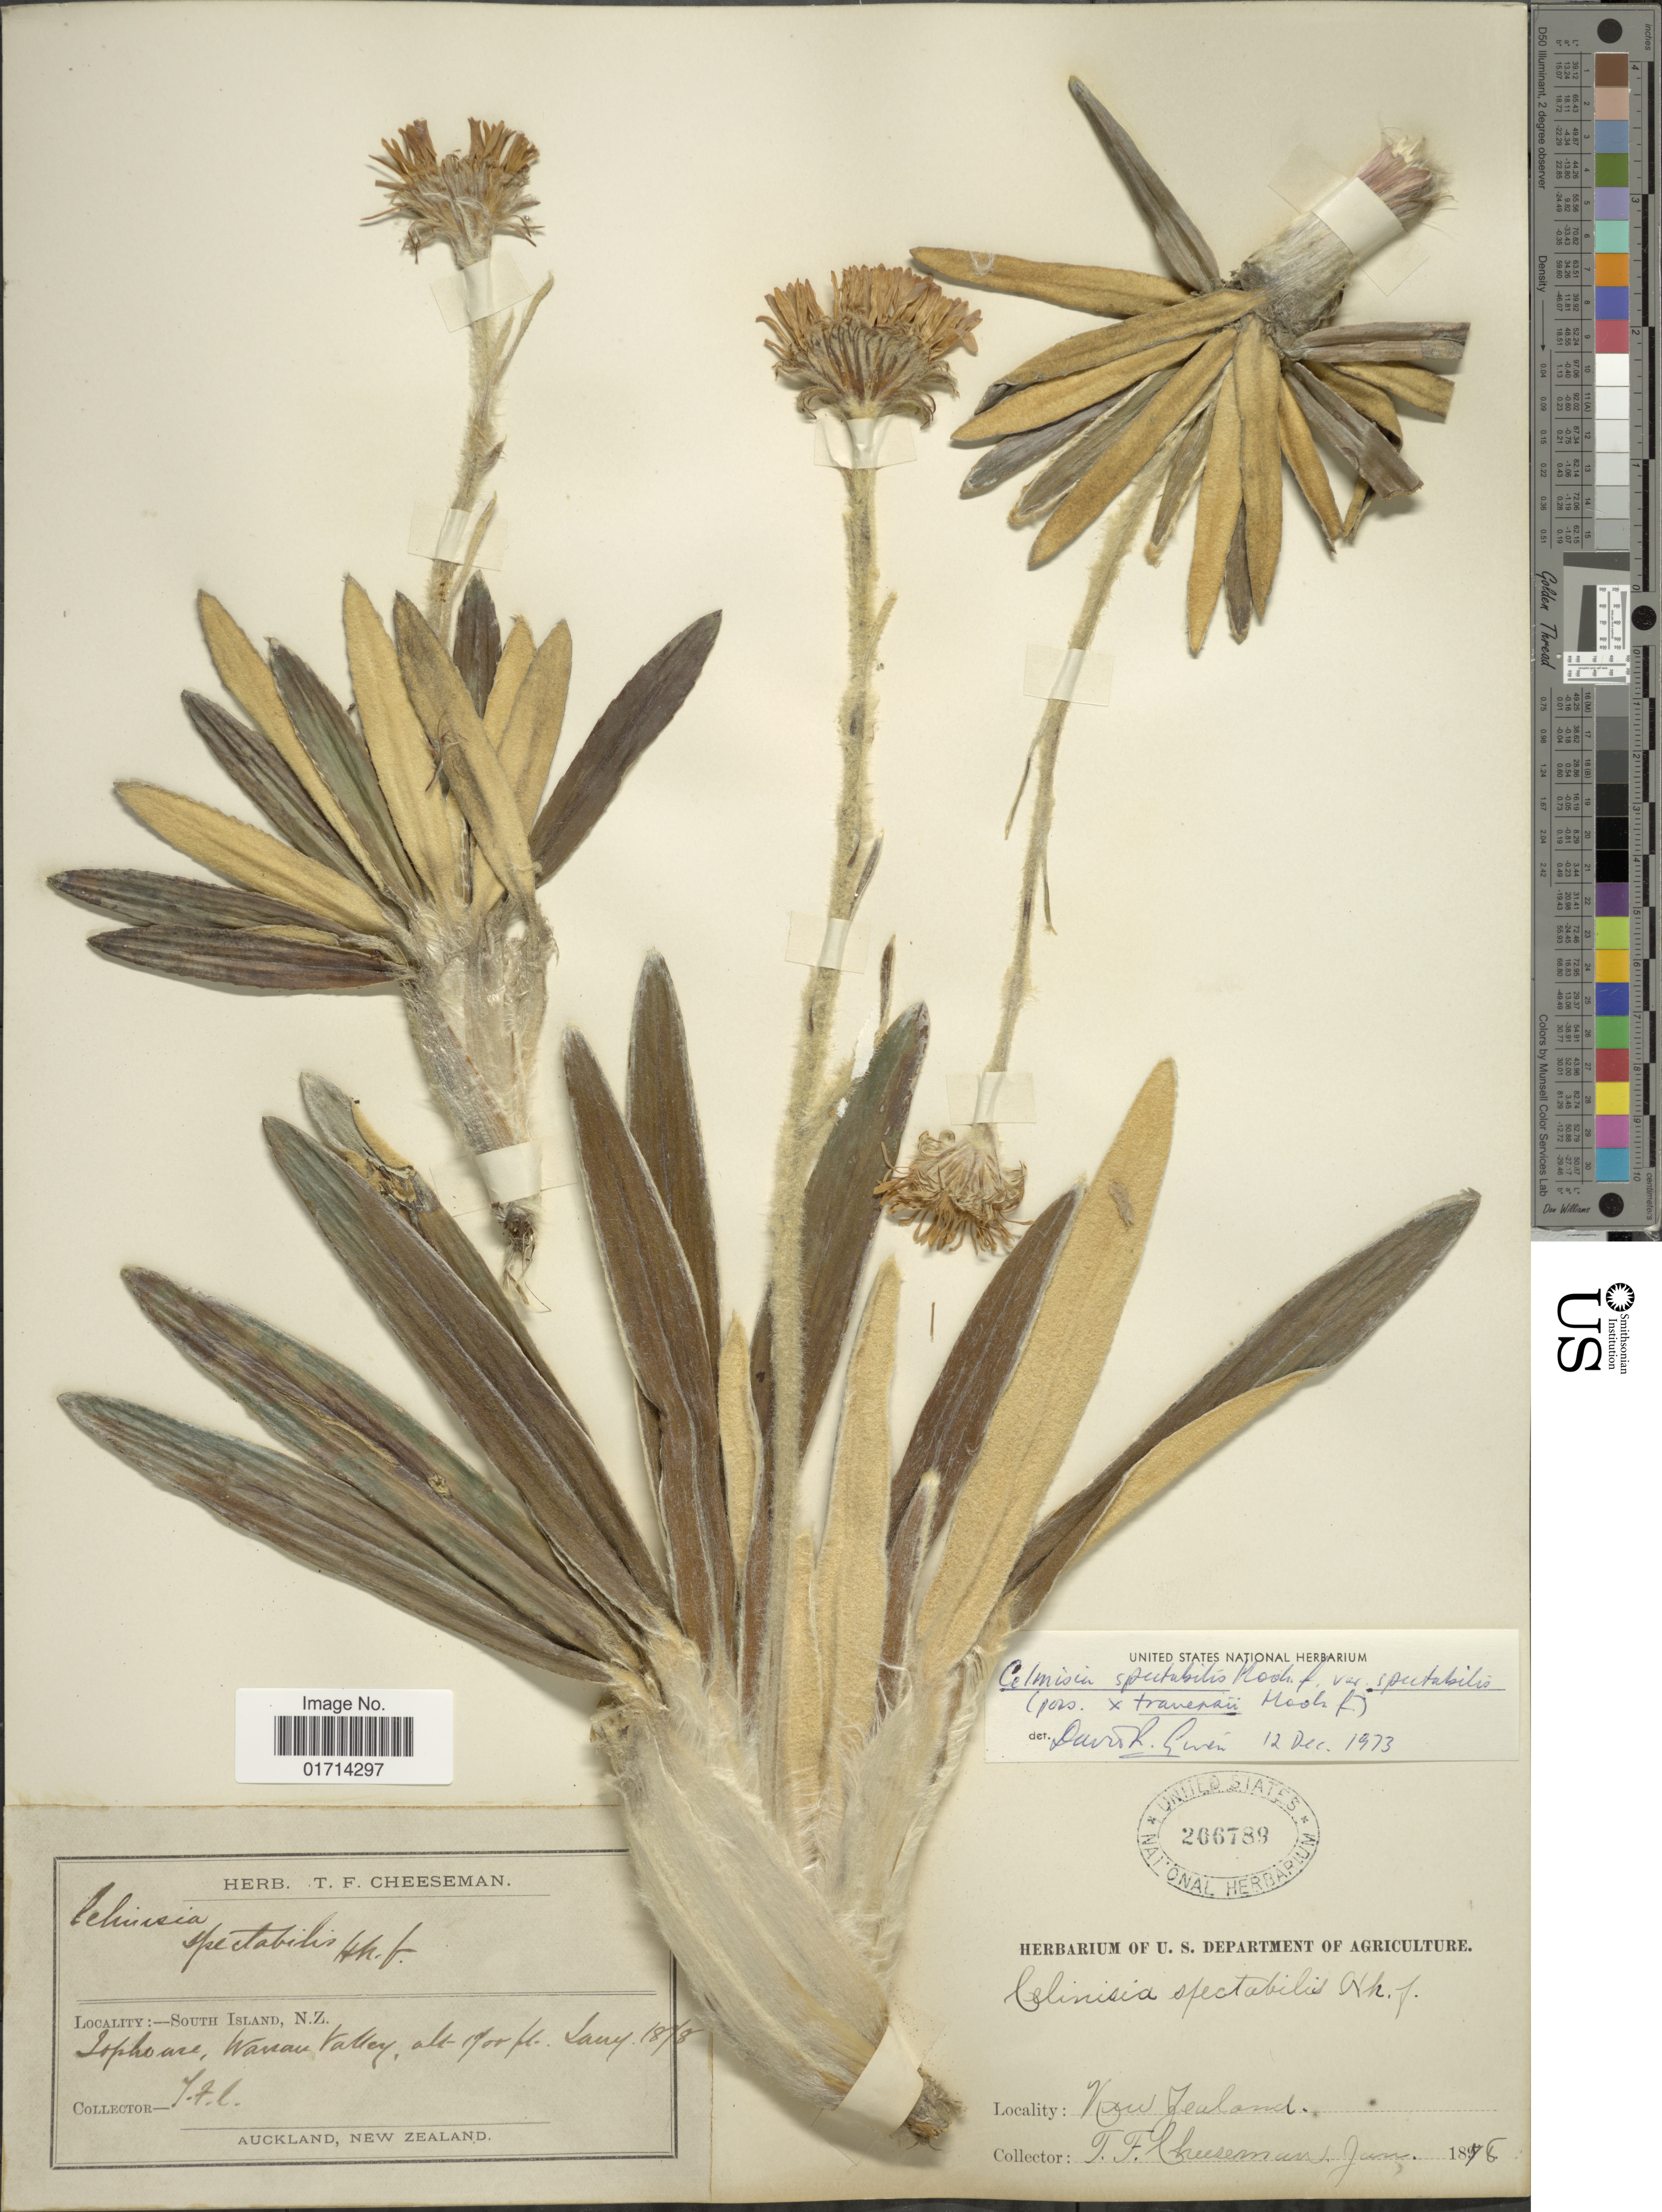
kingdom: Plantae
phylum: Tracheophyta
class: Magnoliopsida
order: Asterales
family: Asteraceae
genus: Celmisia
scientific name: Celmisia spectabilis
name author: Hook. f.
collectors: T. F. Cheeseman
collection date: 1878-01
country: New Zealand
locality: South Island, Jophoarem Wanau Valley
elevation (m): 518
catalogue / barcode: US 206789